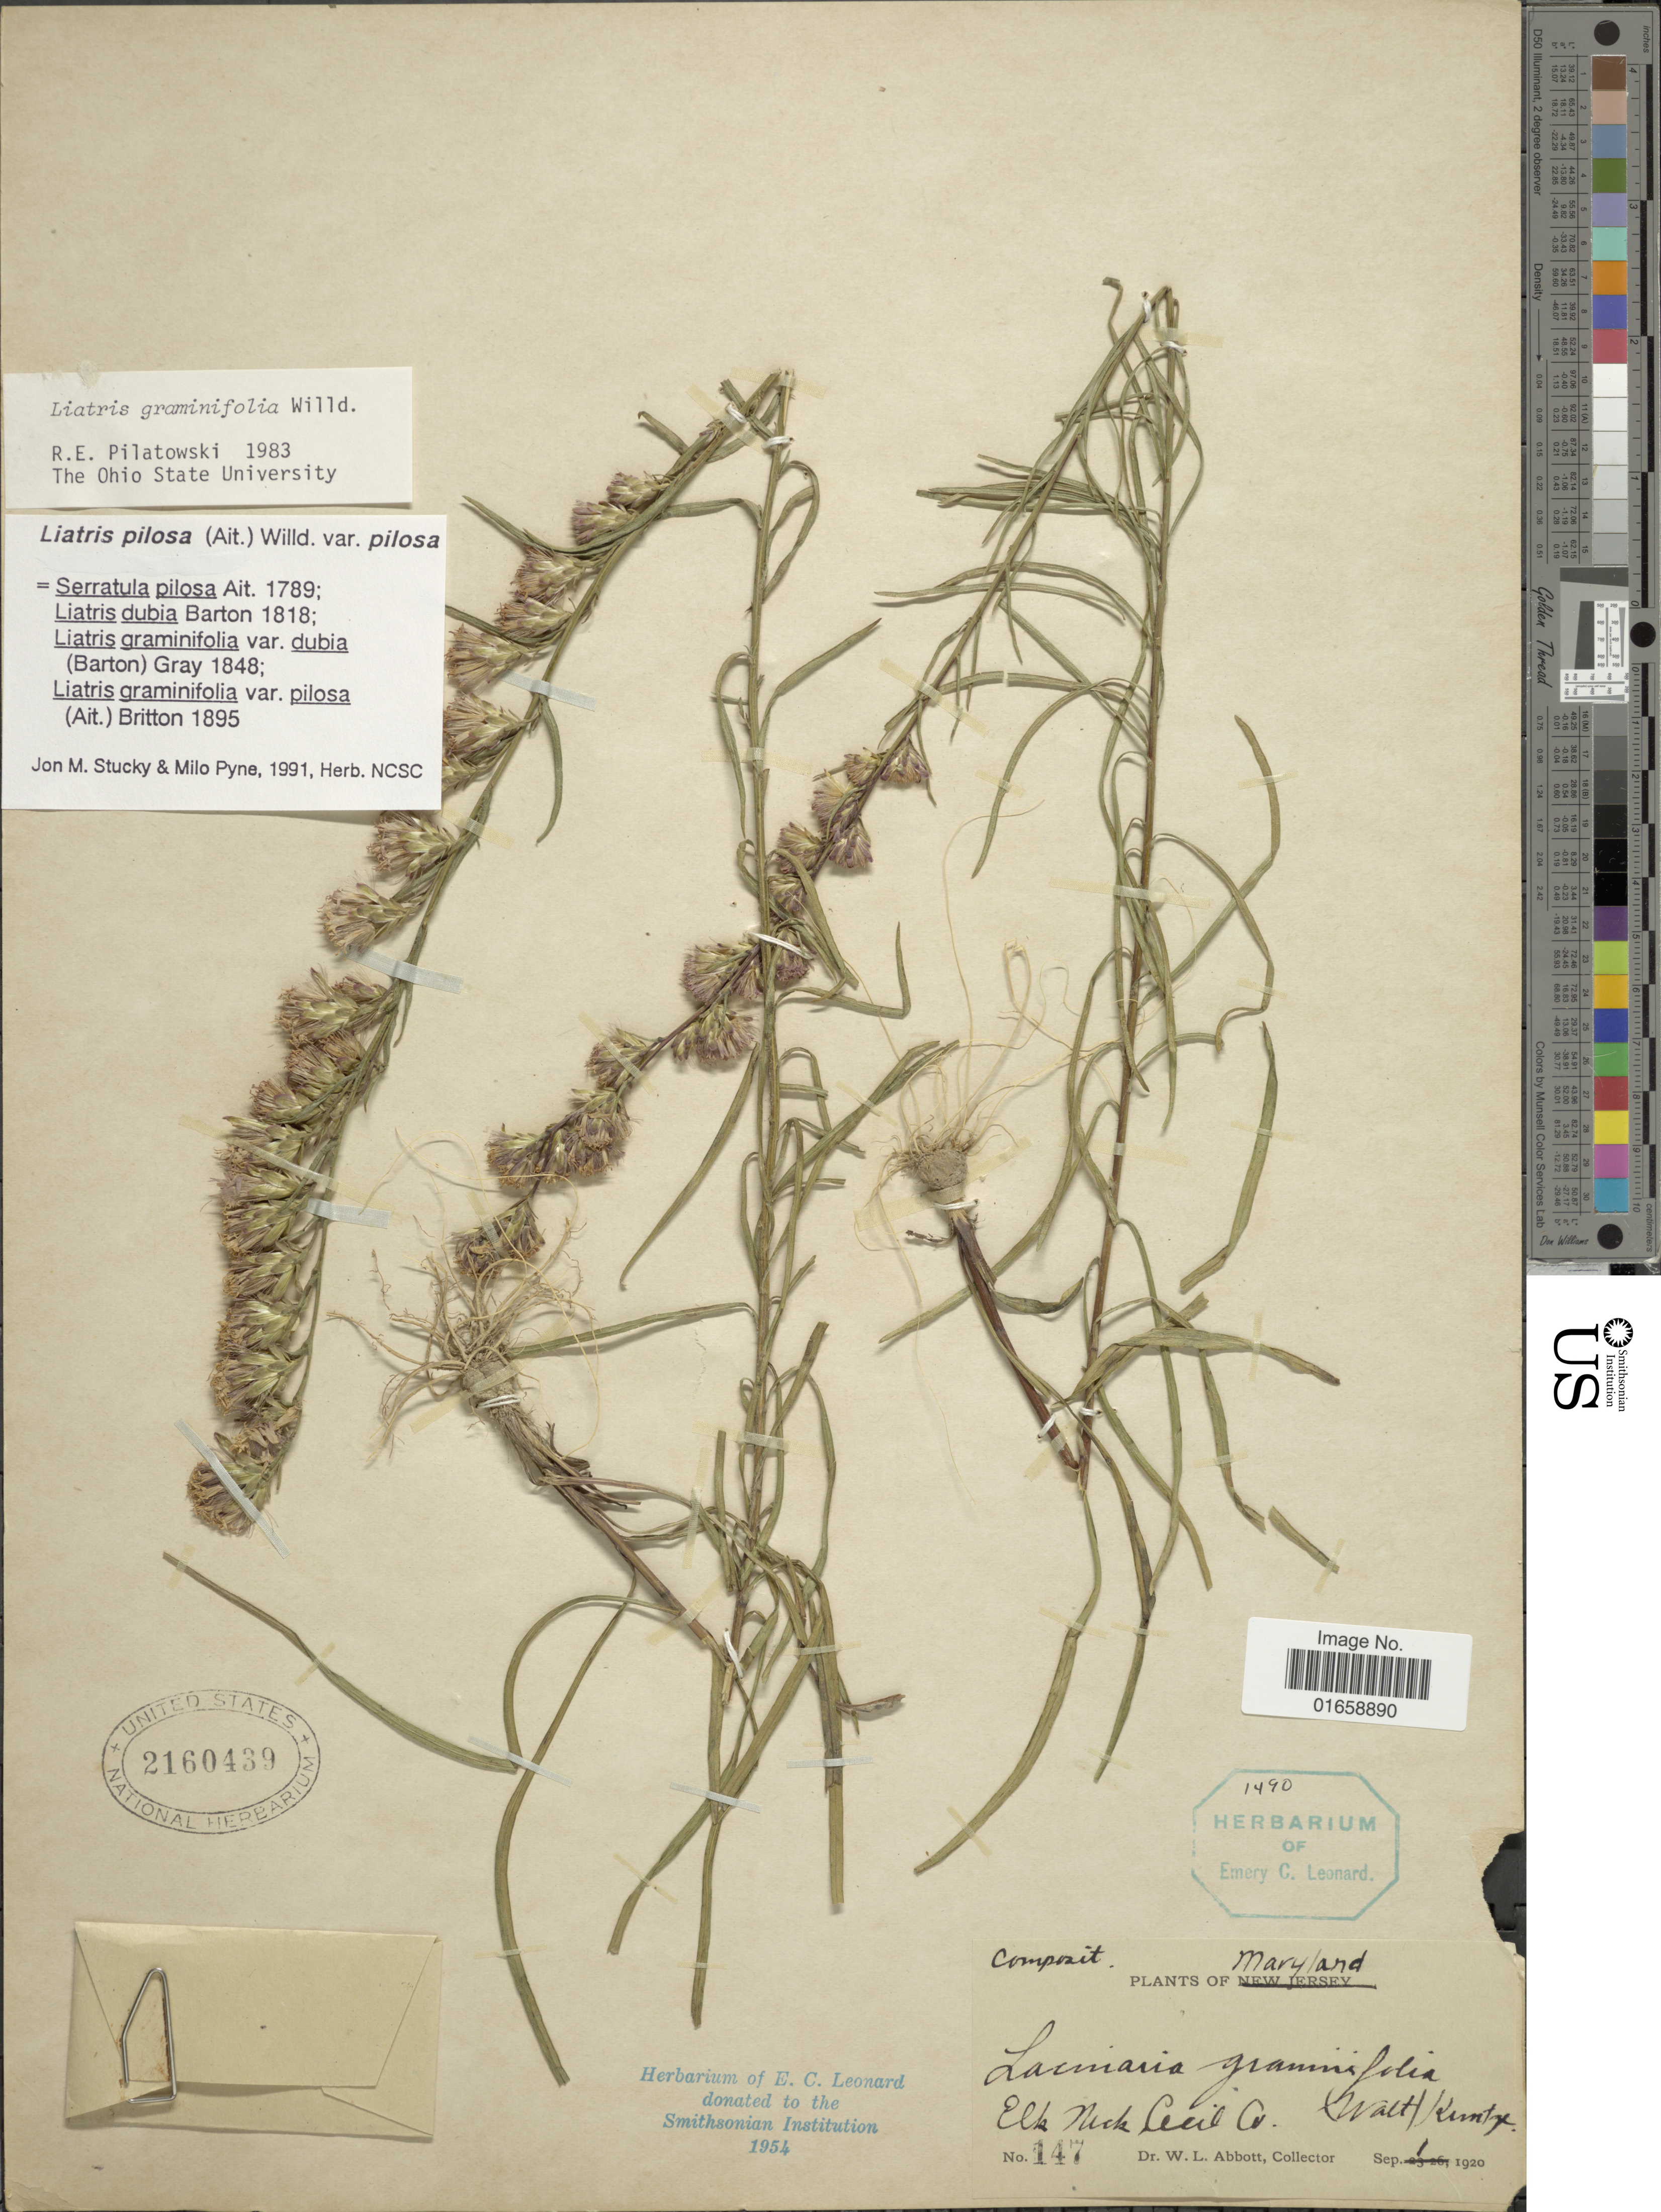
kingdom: Plantae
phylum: Tracheophyta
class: Magnoliopsida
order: Asterales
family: Asteraceae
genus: Liatris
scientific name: Liatris pilosa var. pilosa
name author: (Aiton) Willd.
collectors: W. L. Abbott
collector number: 147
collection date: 1920-09-01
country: United States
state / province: Maryland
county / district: Cecil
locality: Elk Neck Cecil Co.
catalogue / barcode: US 2160439